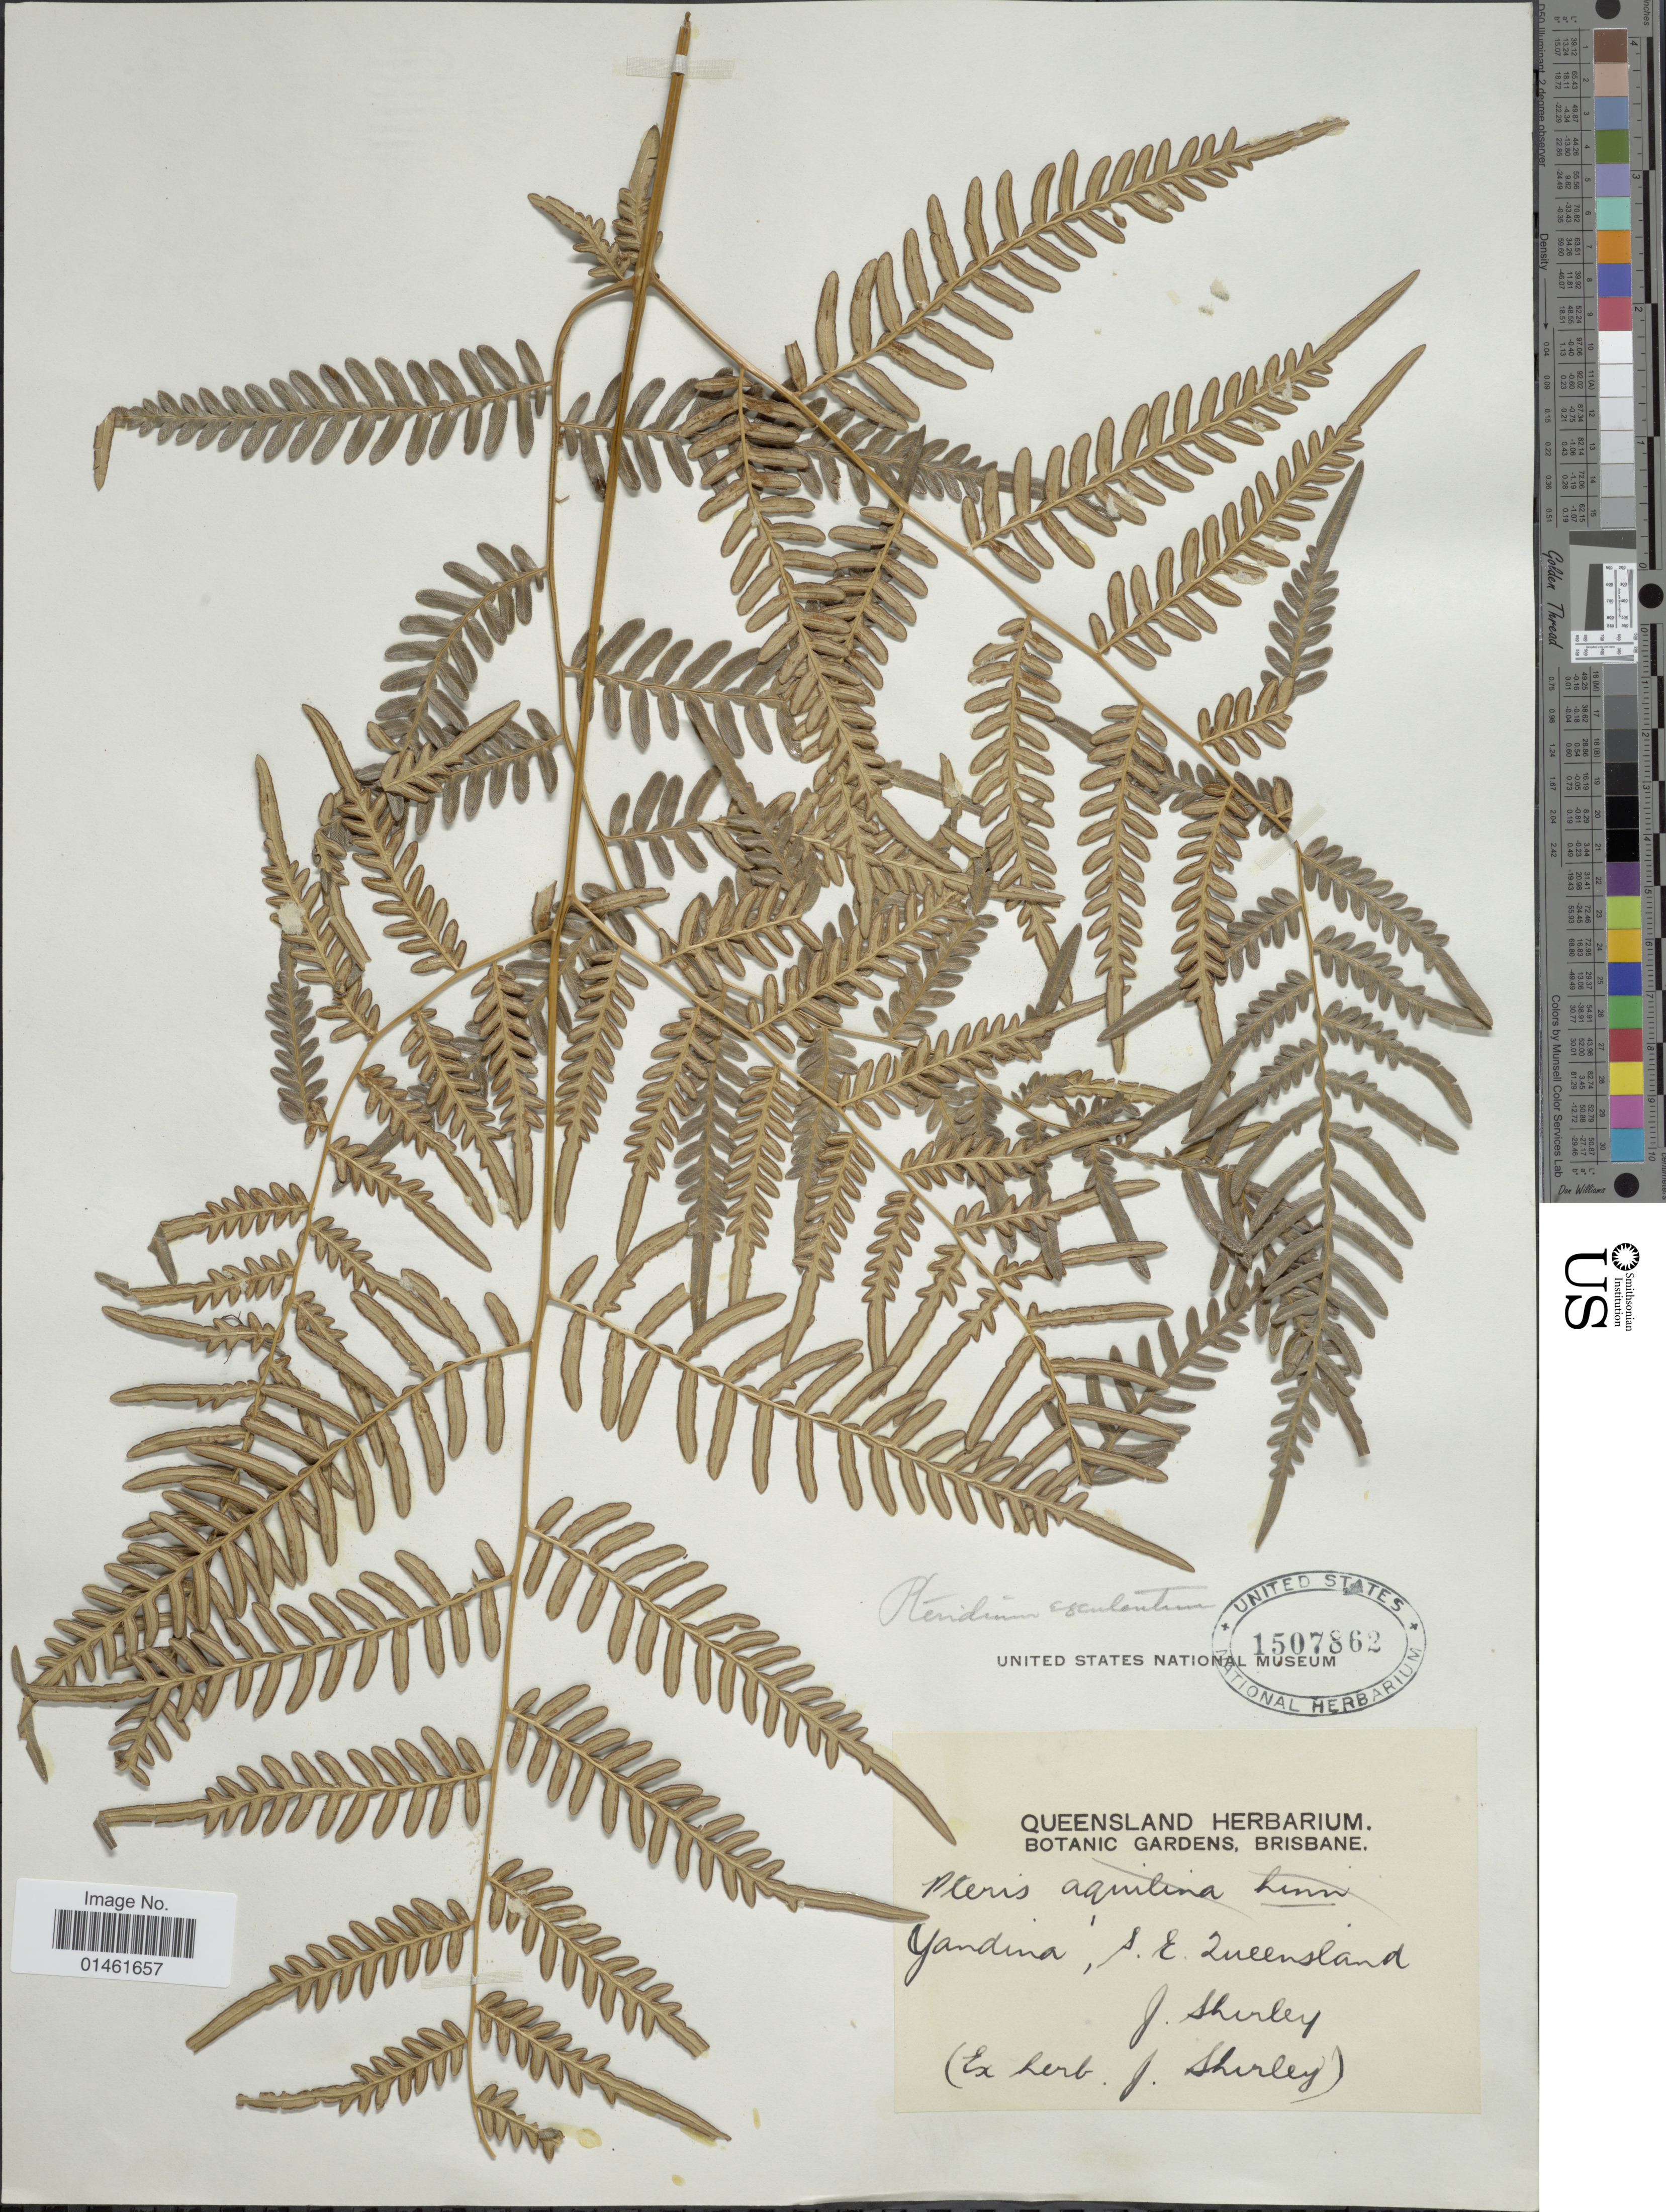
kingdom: Plantae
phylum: Tracheophyta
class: Polypodiopsida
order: Polypodiales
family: Dennstaedtiaceae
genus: Pteridium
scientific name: Pteridium esculentum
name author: (G. Forst.) Cockayne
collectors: J. Shirley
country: Australia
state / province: Queensland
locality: Yandina, S.E. Queensland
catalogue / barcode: US 1507862